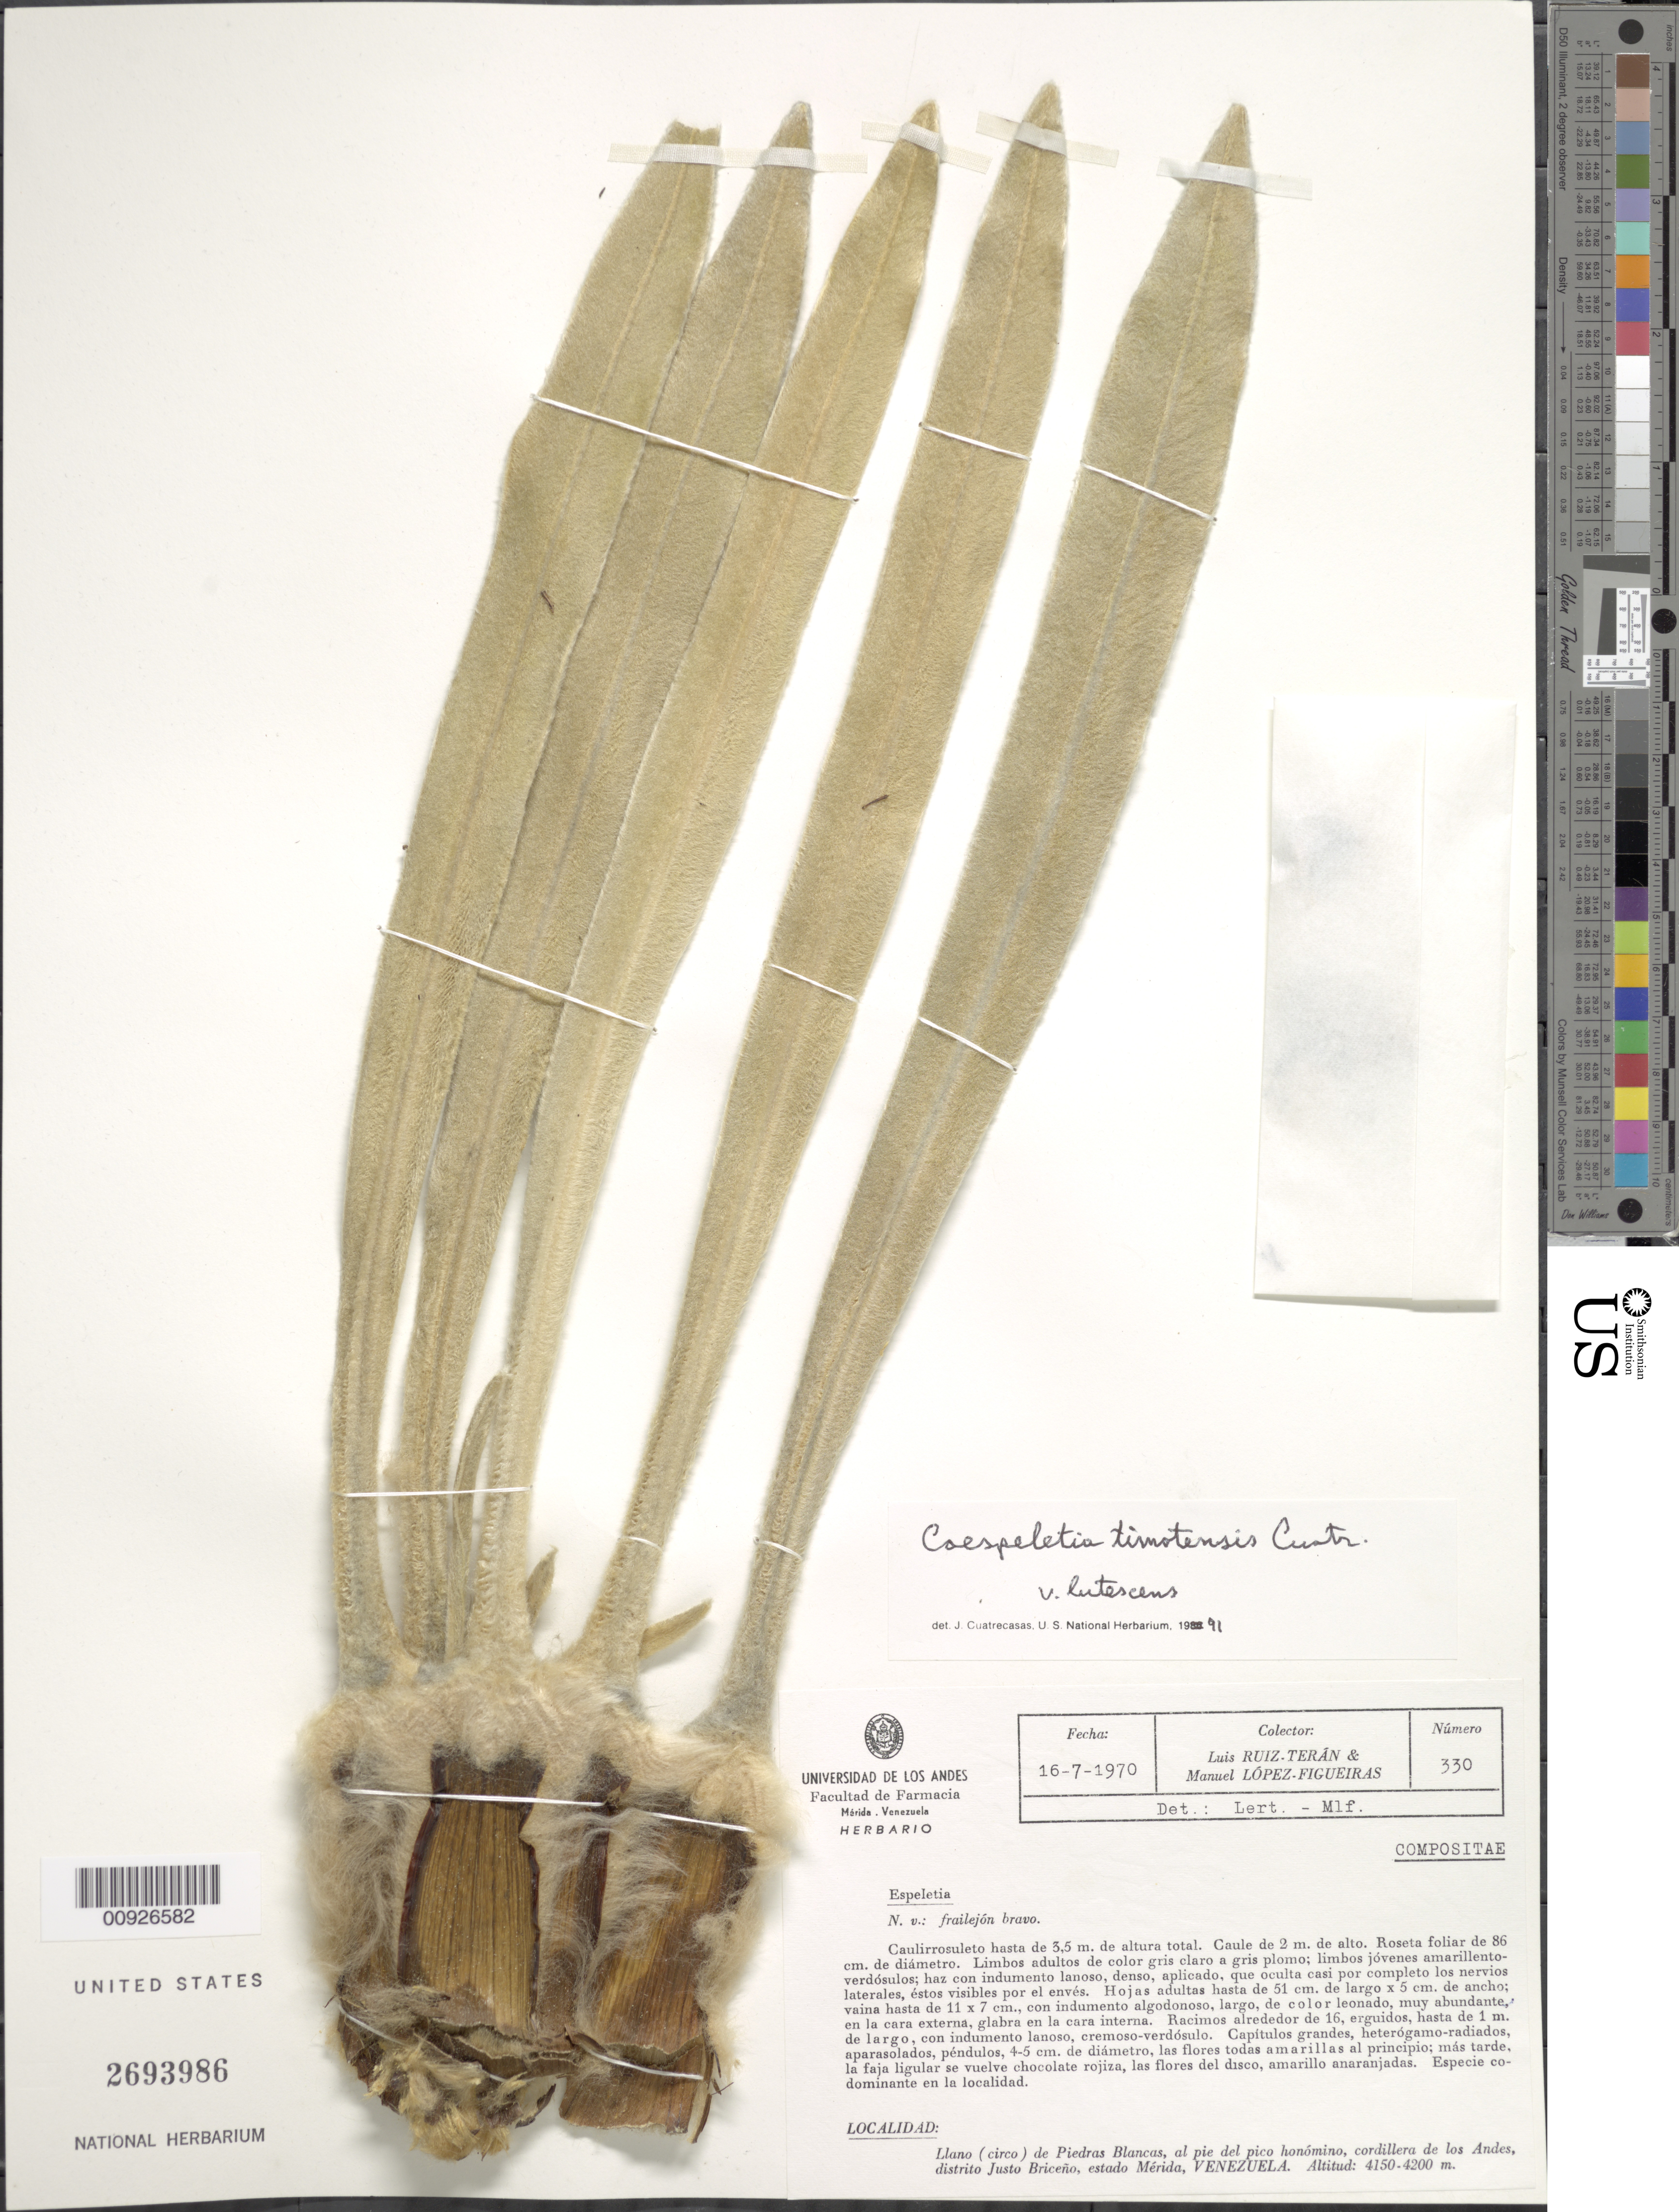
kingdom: Plantae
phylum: Tracheophyta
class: Magnoliopsida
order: Asterales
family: Asteraceae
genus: Coespeletia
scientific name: Coespeletia timotensis f. lutescens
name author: (Cuatrec.) Cuatrec.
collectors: L. E. Ruíz-Terán & M. López Figueiras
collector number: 330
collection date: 1970-07-16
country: Venezuela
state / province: Mérida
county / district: Justo Briceño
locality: Llano (circo) de Piedras Blancas, al pie del pico homónimo, cordillera de los Andes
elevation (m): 4150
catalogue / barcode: US 2693986